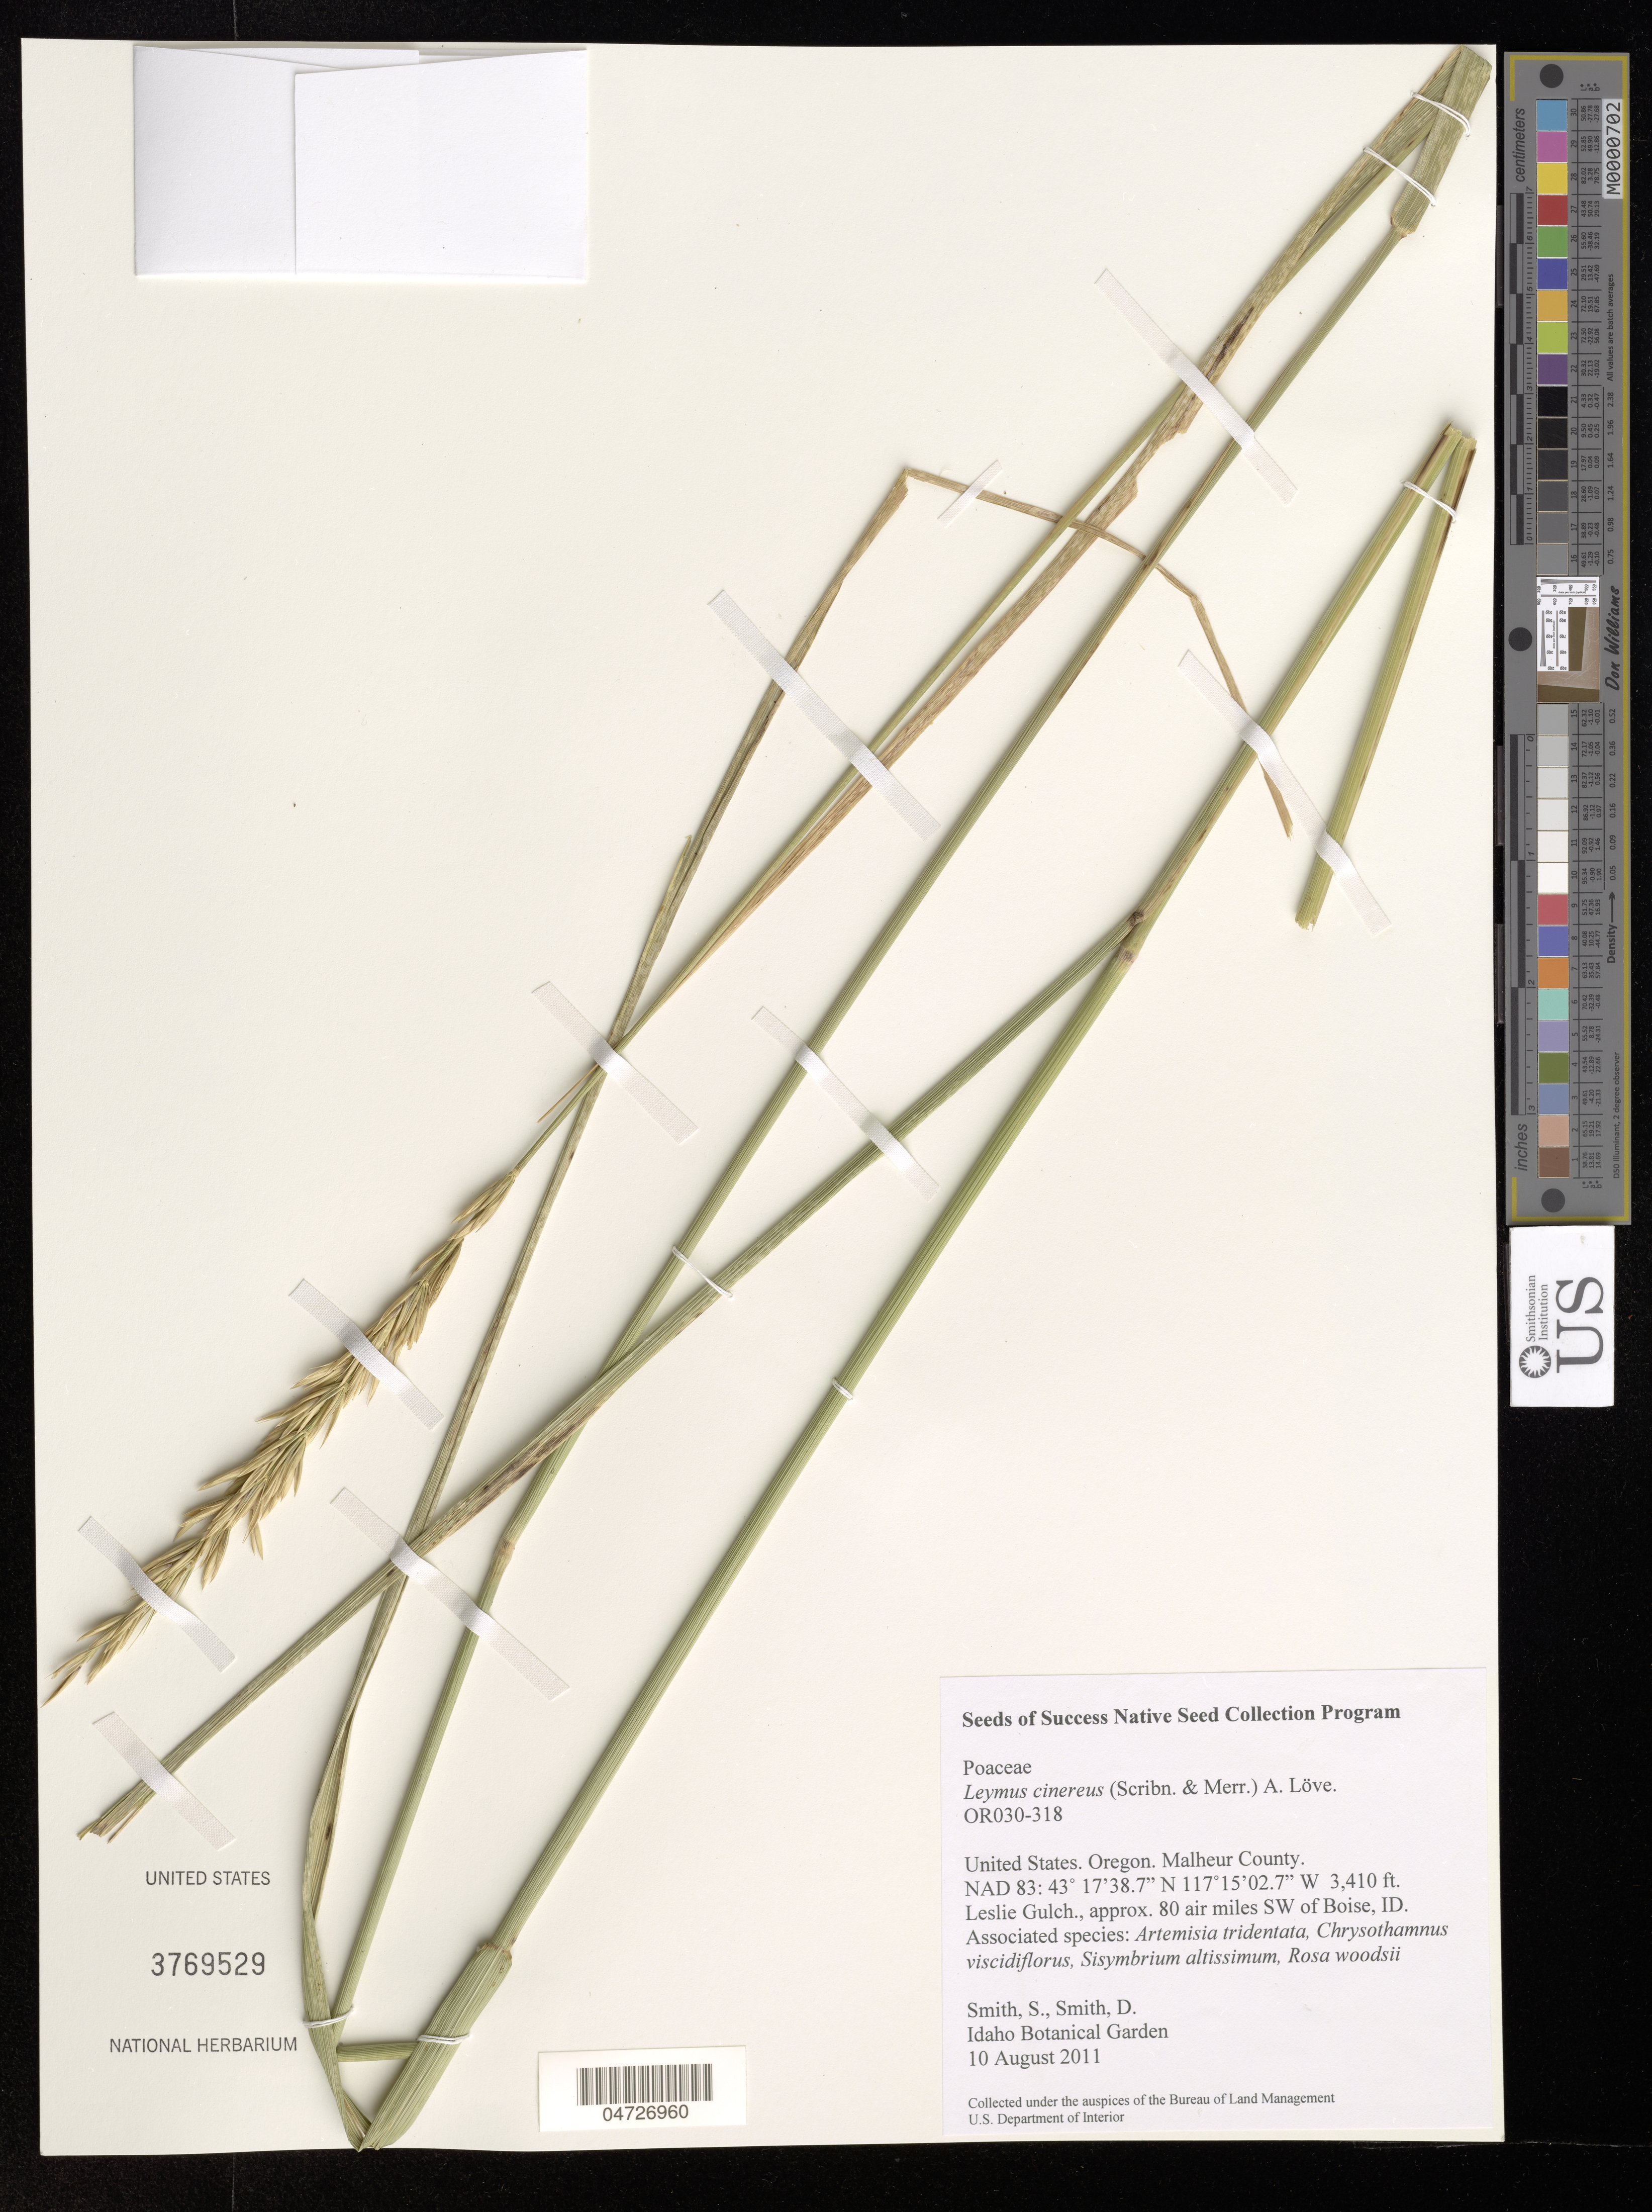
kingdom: Plantae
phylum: Tracheophyta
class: Liliopsida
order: Poales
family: Poaceae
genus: Leymus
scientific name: Leymus cinereus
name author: (Scribn. & Merr.) Á. Löve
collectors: S. Smith & D. Smith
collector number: OR030-318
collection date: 2011-08-10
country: United States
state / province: Oregon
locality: Malheur County. Leslie Gulch., approx. 80 air miles SW of Boise, ID.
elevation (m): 1039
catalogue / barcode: US 3769529